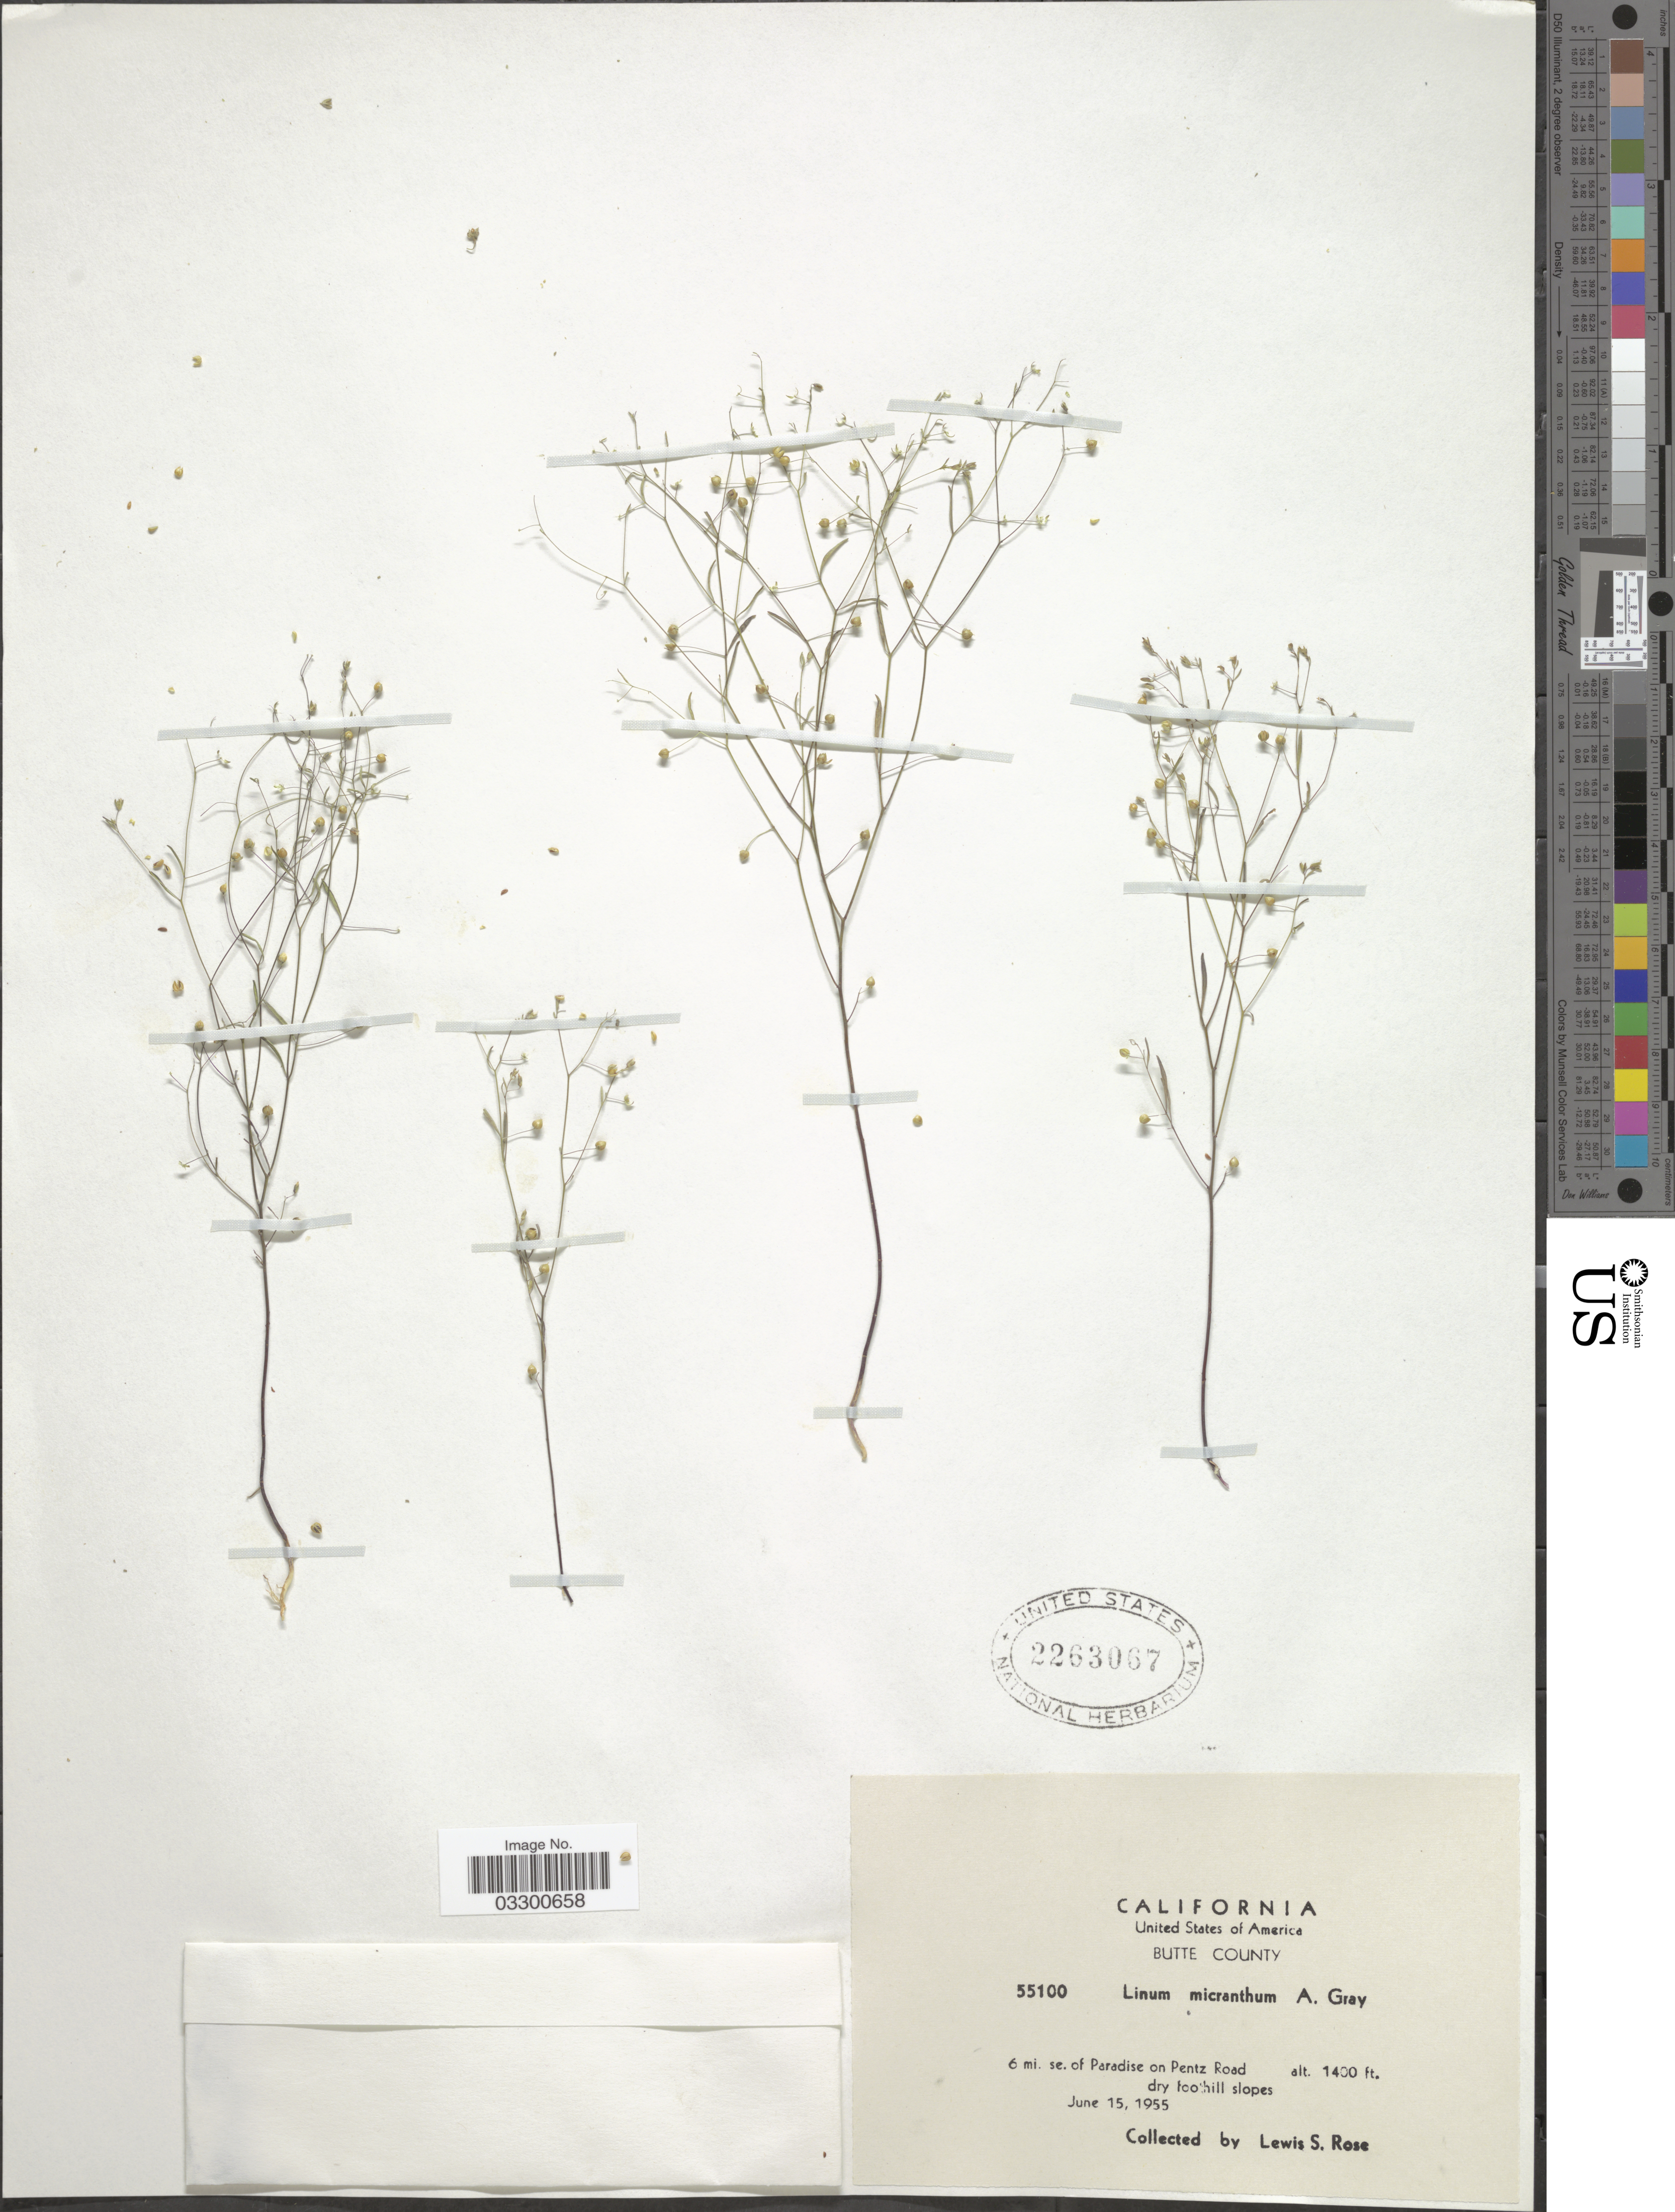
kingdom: Plantae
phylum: Tracheophyta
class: Magnoliopsida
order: Malpighiales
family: Linaceae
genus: Hesperolinon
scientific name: Hesperolinon micranthum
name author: (A. Gray) Small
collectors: L. S. Rose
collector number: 55100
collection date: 1955-06-15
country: United States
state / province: California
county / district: Butte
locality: Butte County. 6 mi. se. of Paradise on Pentz Road.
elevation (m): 427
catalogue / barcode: US 2263067